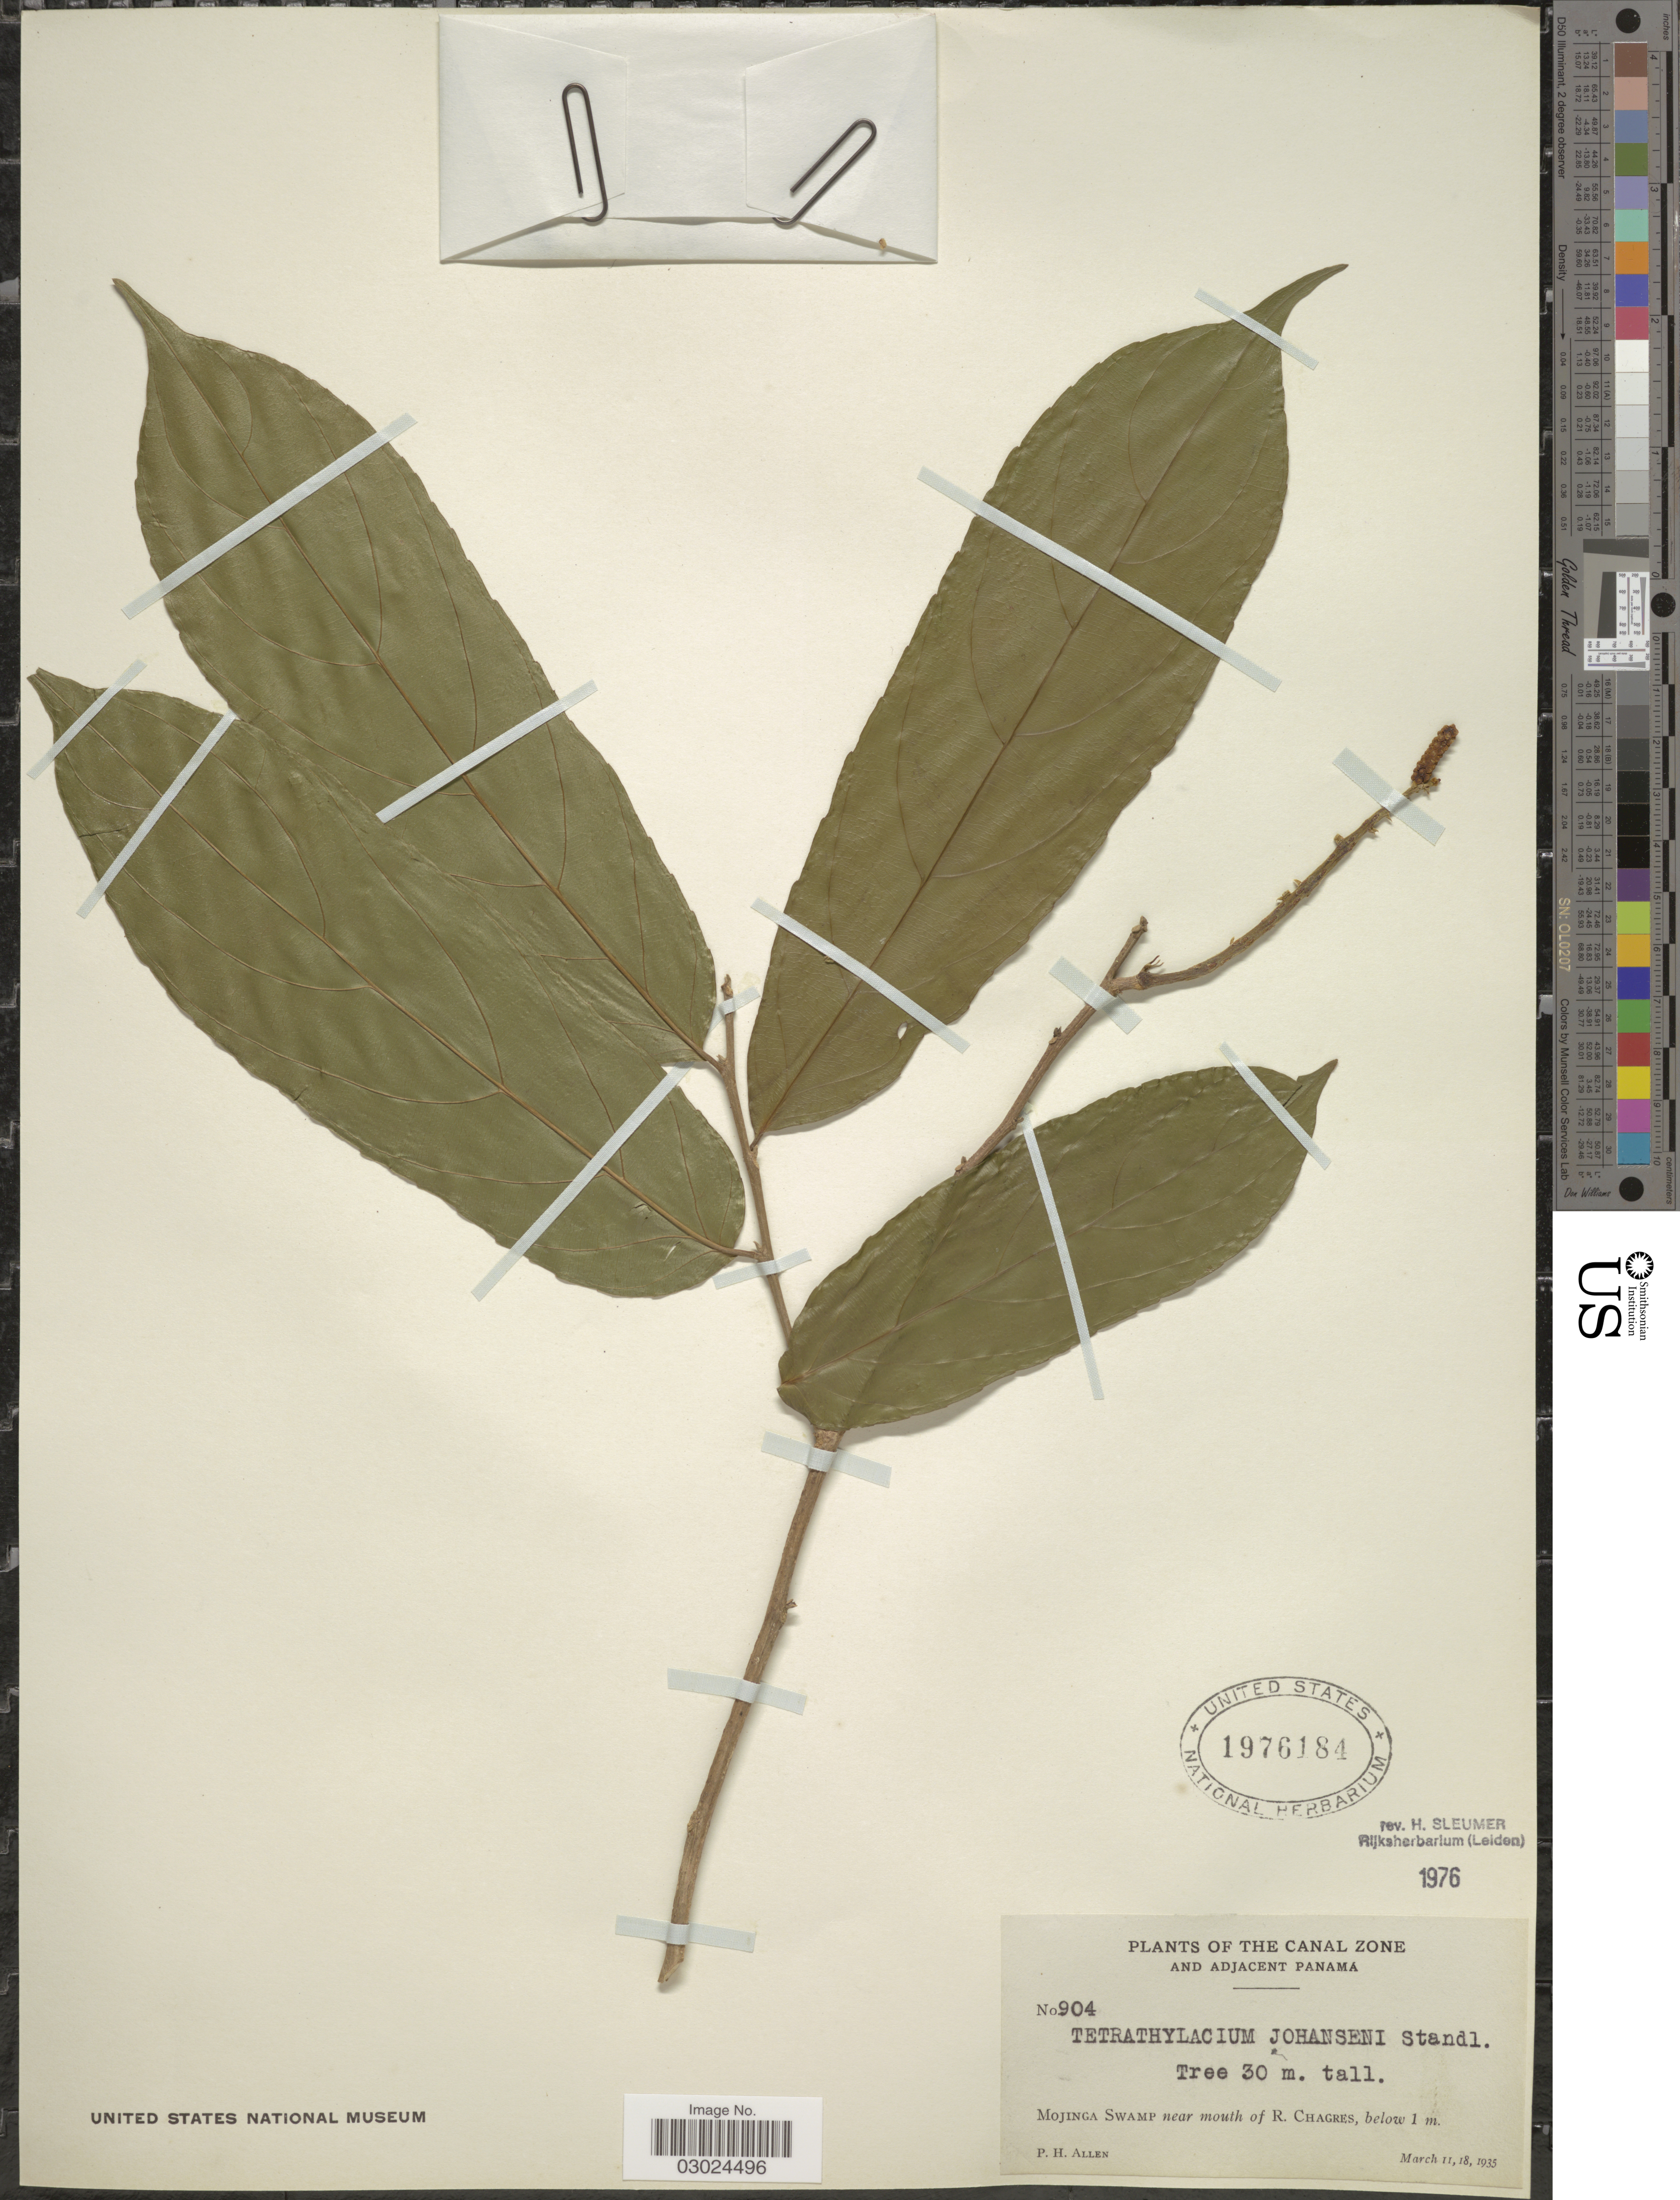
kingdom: Plantae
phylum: Tracheophyta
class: Magnoliopsida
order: Malpighiales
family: Salicaceae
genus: Tetrathylacium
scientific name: Tetrathylacium johansenii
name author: Standl.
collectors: P. H. Allen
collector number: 904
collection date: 1935-03-11/1935-03-18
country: Panama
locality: The Canal Zone and adjacent Panamá. Mojinga Swamp near mouth of R. Chagres, below 1 m.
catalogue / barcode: US 1976184